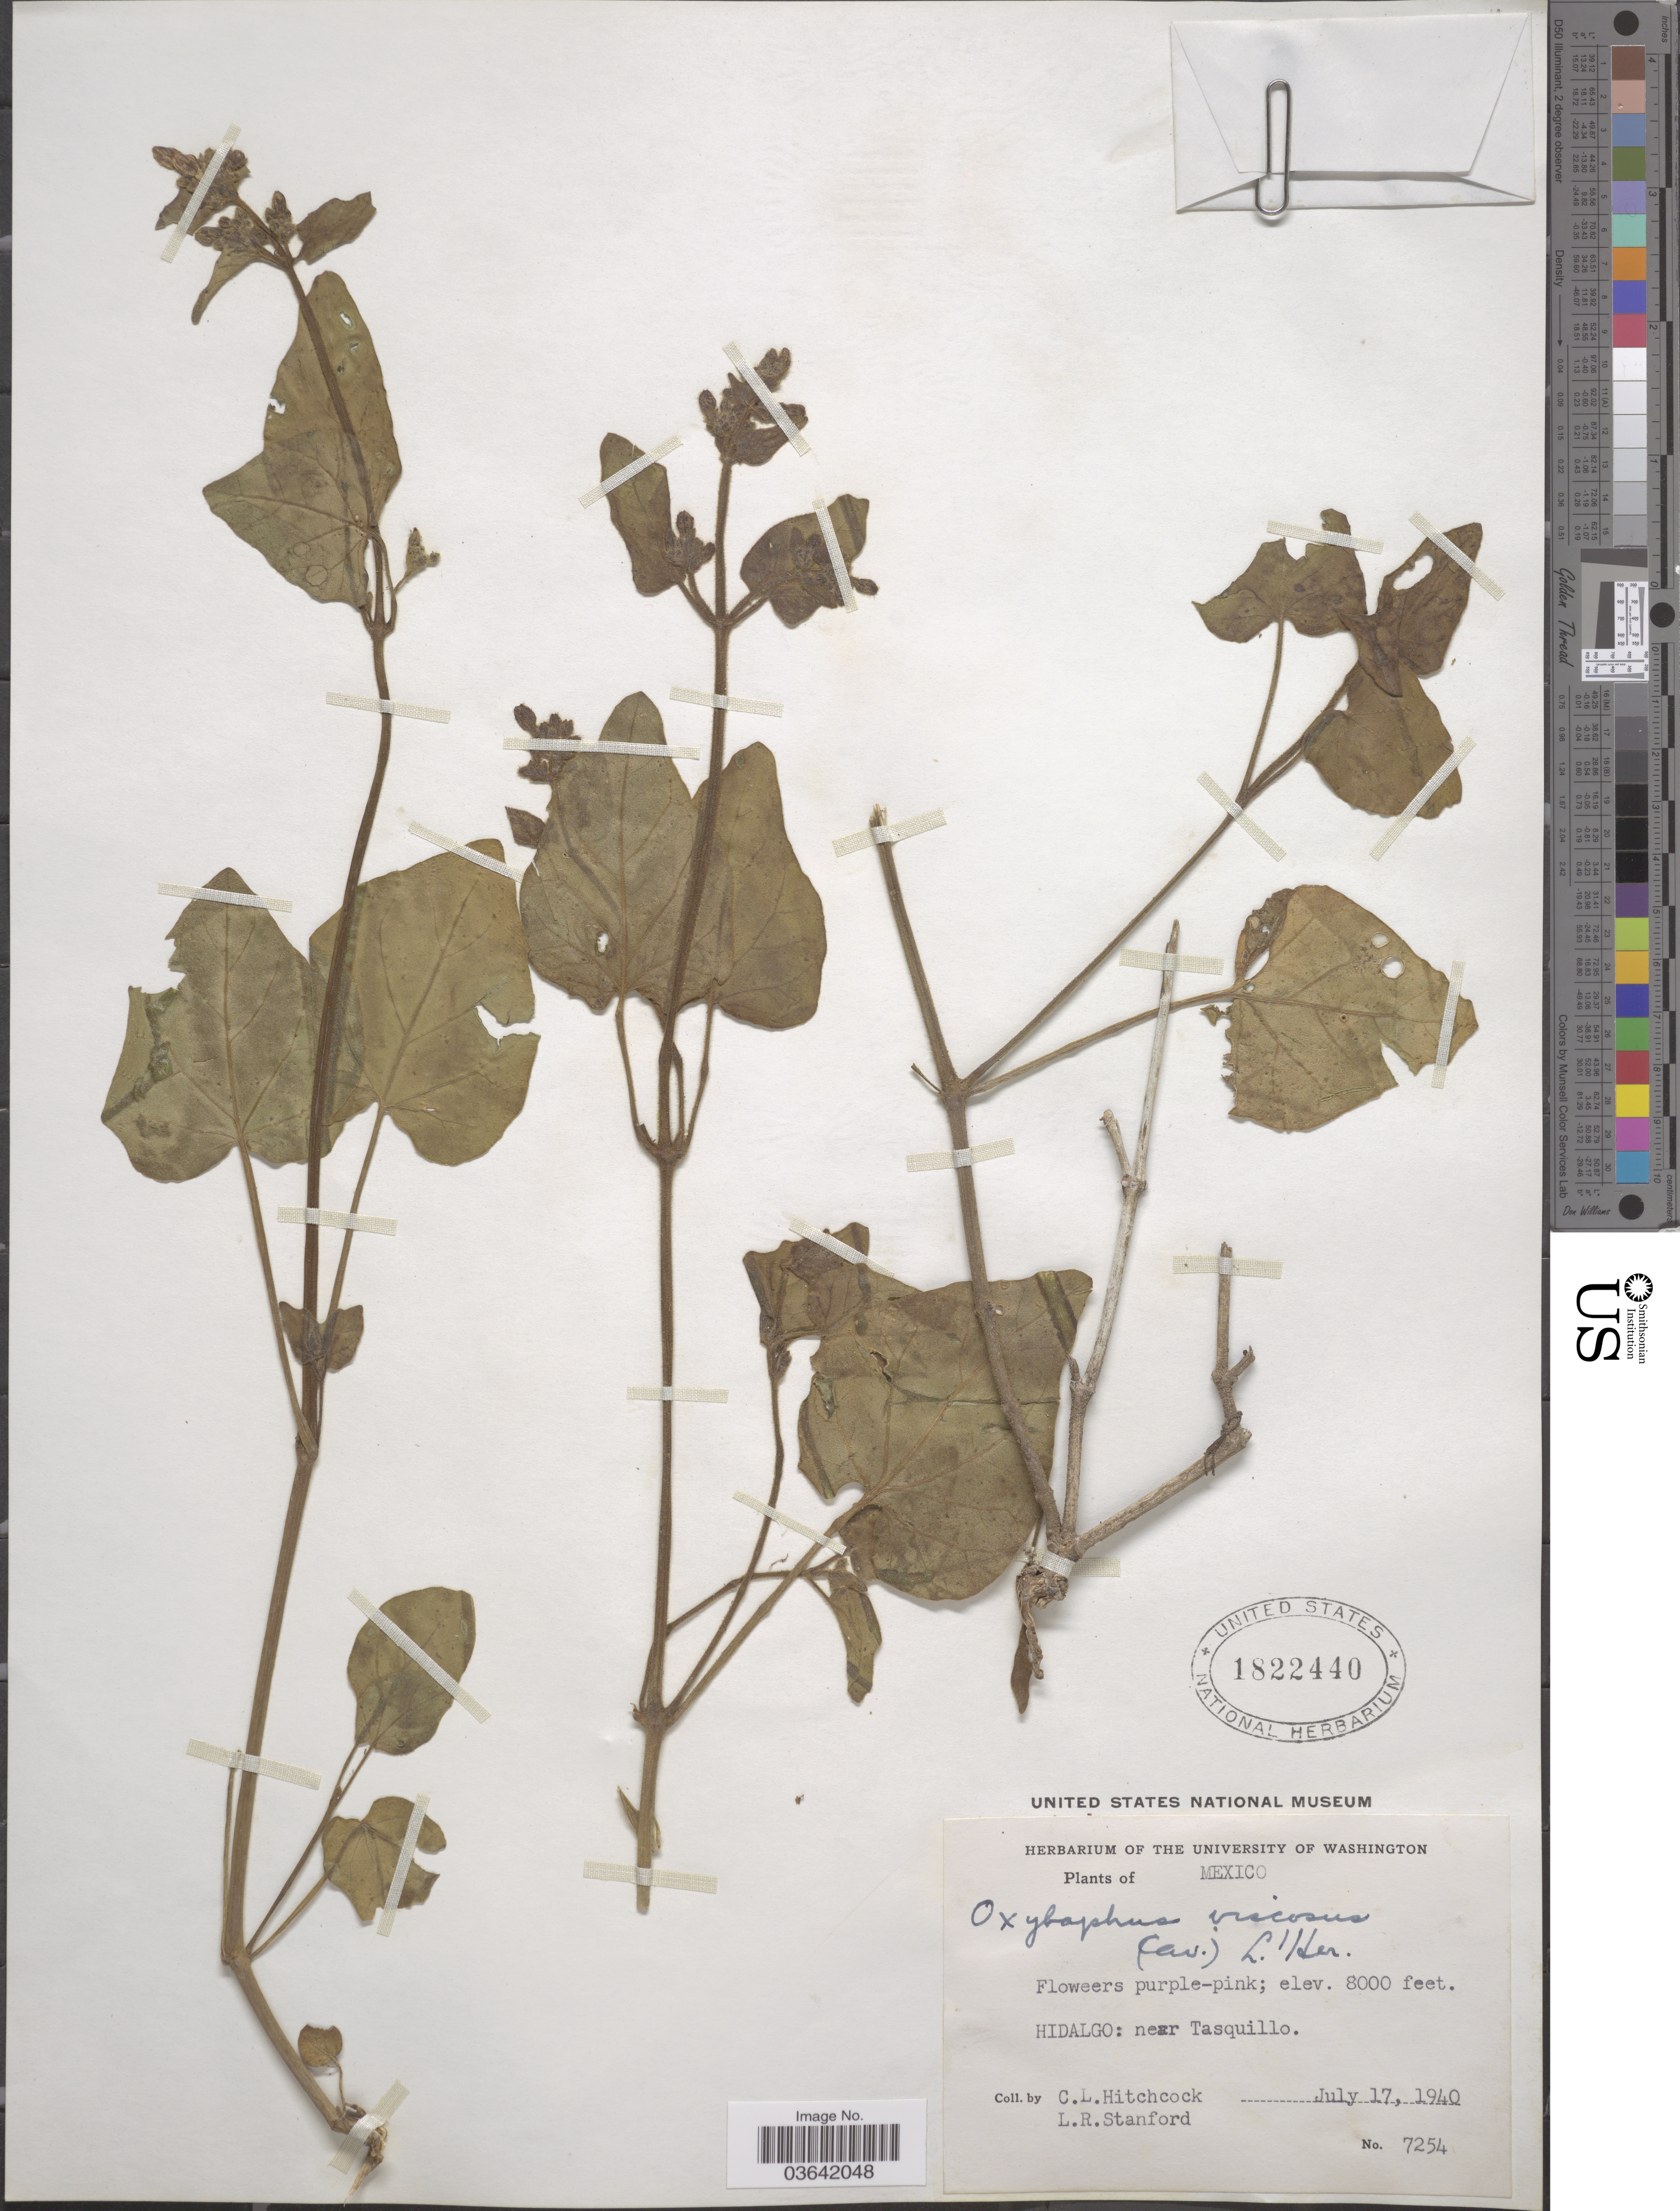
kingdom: Plantae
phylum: Tracheophyta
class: Magnoliopsida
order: Caryophyllales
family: Nyctaginaceae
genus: Mirabilis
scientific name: Mirabilis viscosa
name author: Cav.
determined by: Strong, Mark T., (BOT), Smithsonian Institution - National Museum of Natural History (UNITED STATES)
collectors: C. L. Hitchcock & L. R. Stanford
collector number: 7254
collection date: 1940-07-17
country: Mexico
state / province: Hidalgo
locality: Near Tasquillo.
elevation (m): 2438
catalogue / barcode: US 1822440